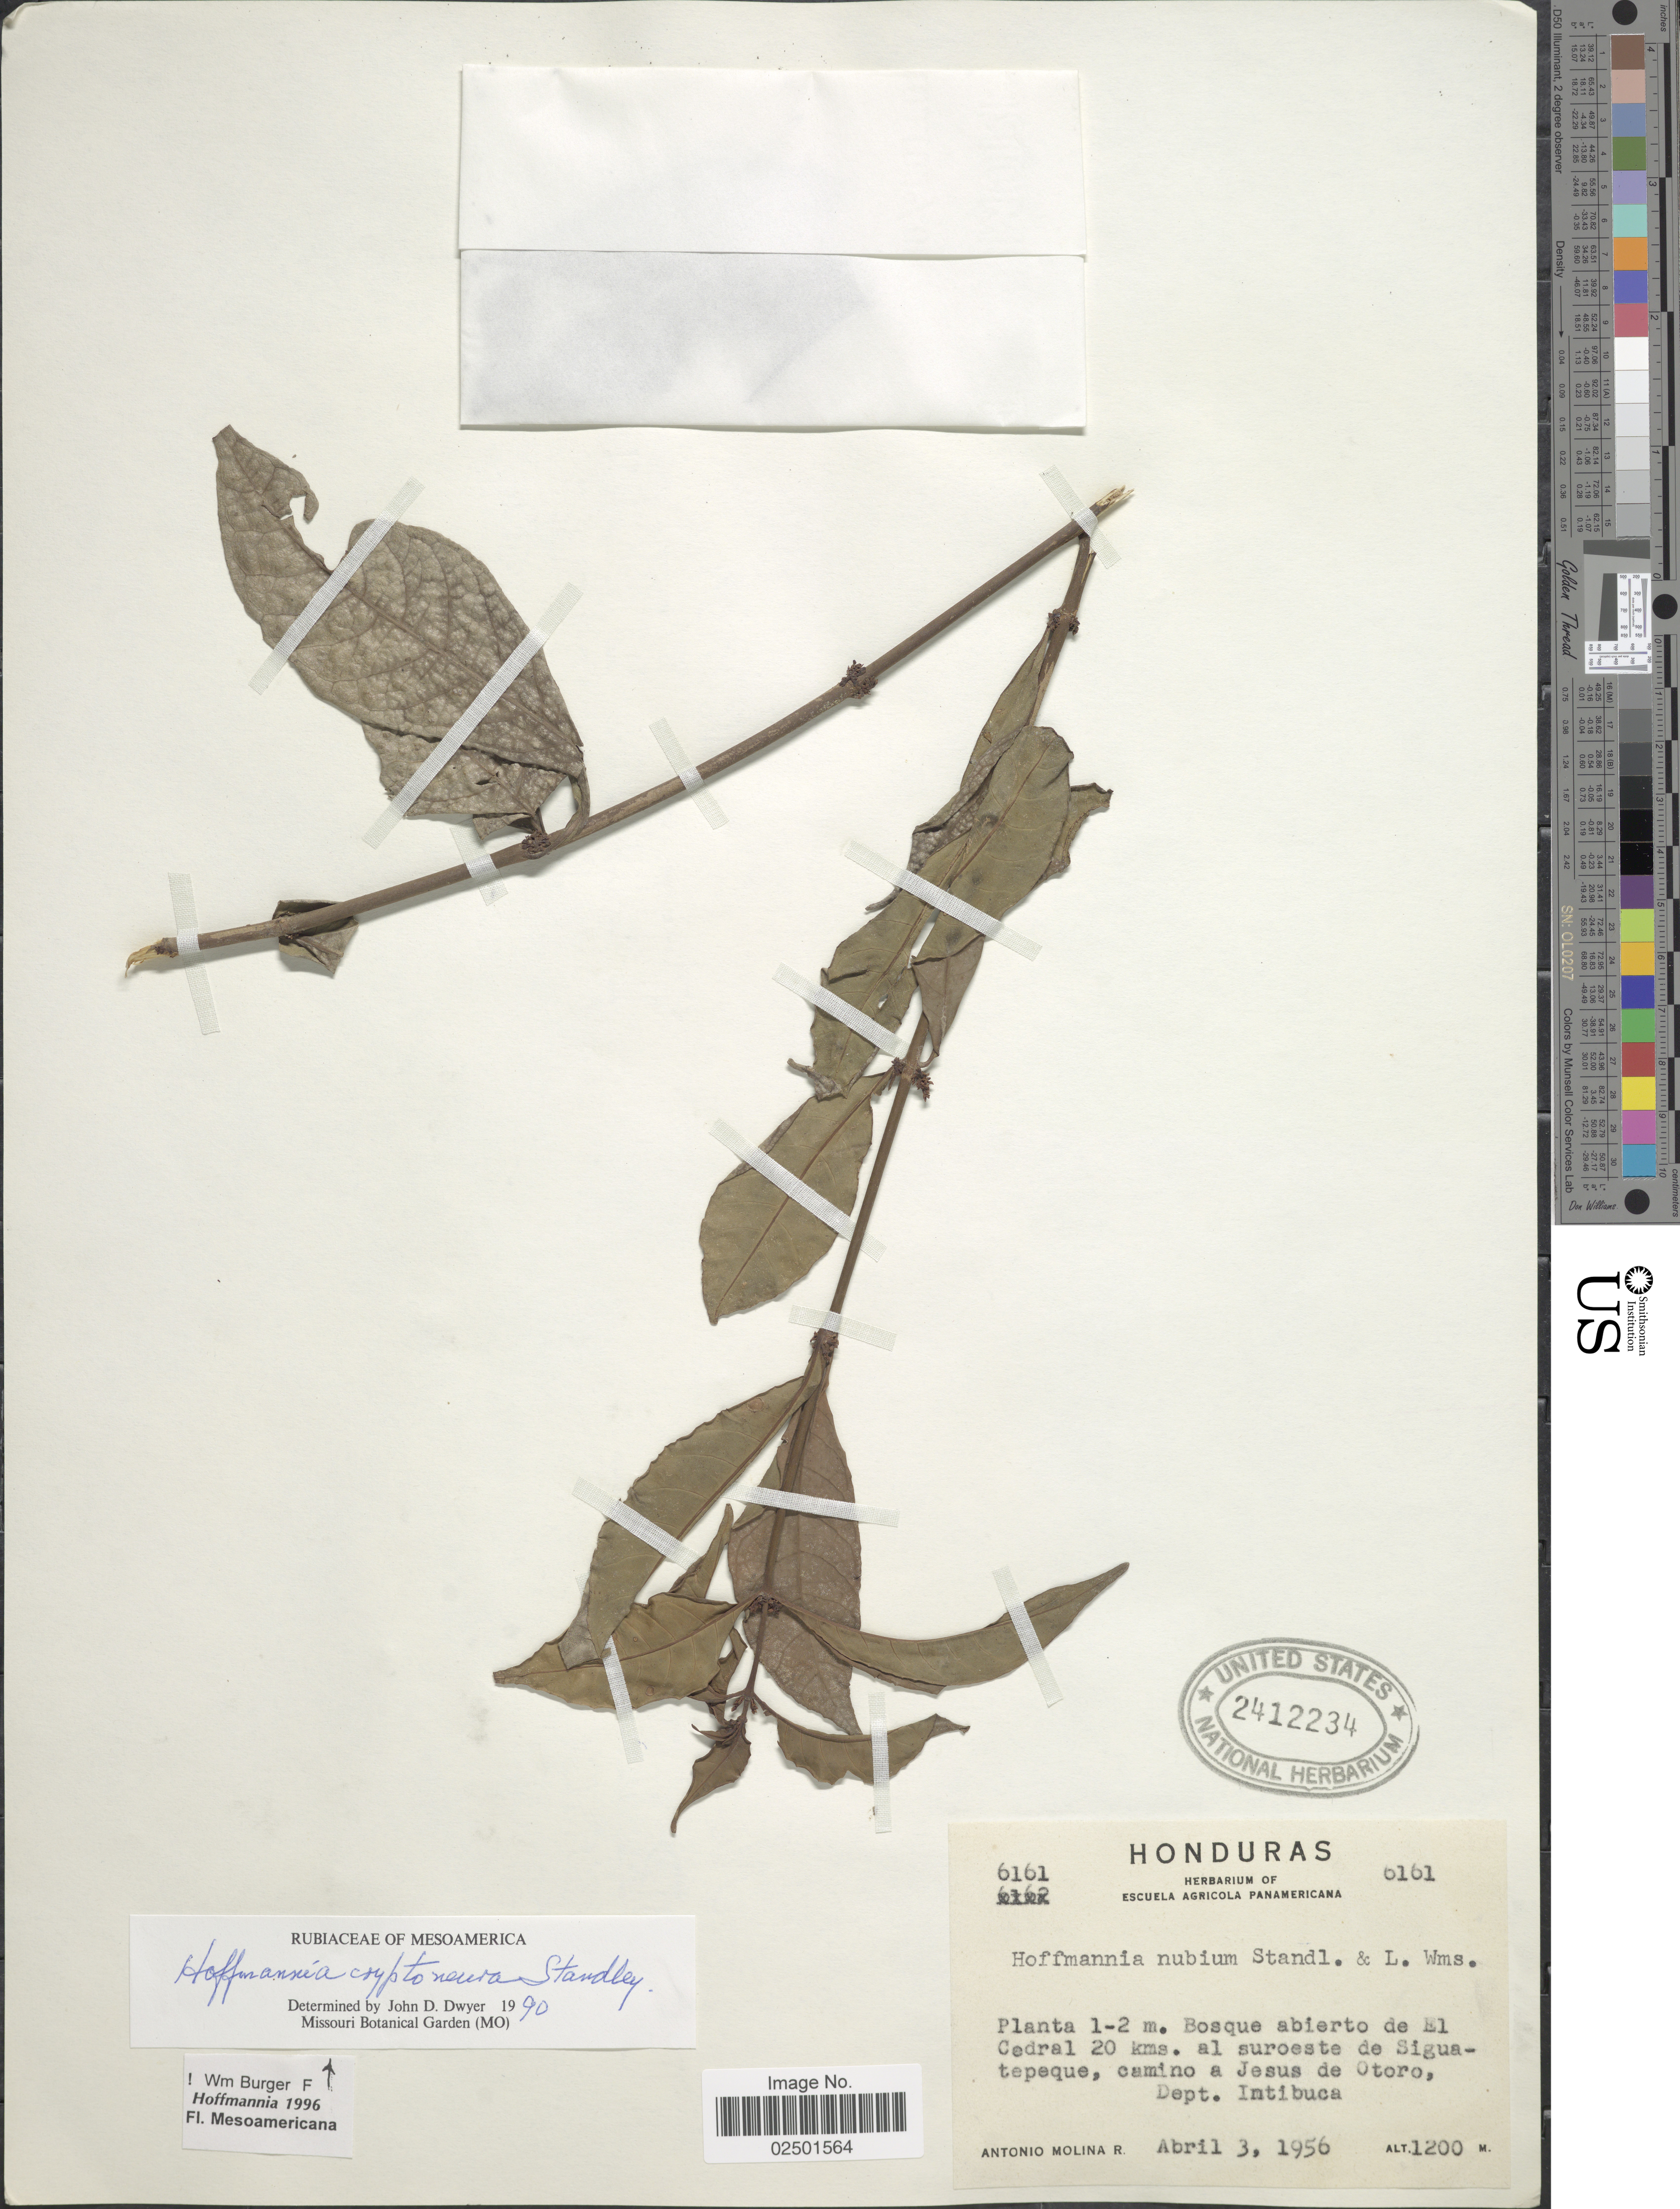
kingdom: Plantae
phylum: Tracheophyta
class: Magnoliopsida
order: Gentianales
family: Rubiaceae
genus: Hoffmannia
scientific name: Hoffmannia cryptoneura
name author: Standl.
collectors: A. Molina R.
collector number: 6161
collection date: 1956-04-03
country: Honduras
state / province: Intibuca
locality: Bosque abierto de El Cedral 20 kms al suroeste de Siguatepeque, camino a jesus de Otoro, Dept. Intibuca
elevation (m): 1200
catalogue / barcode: US 2412234